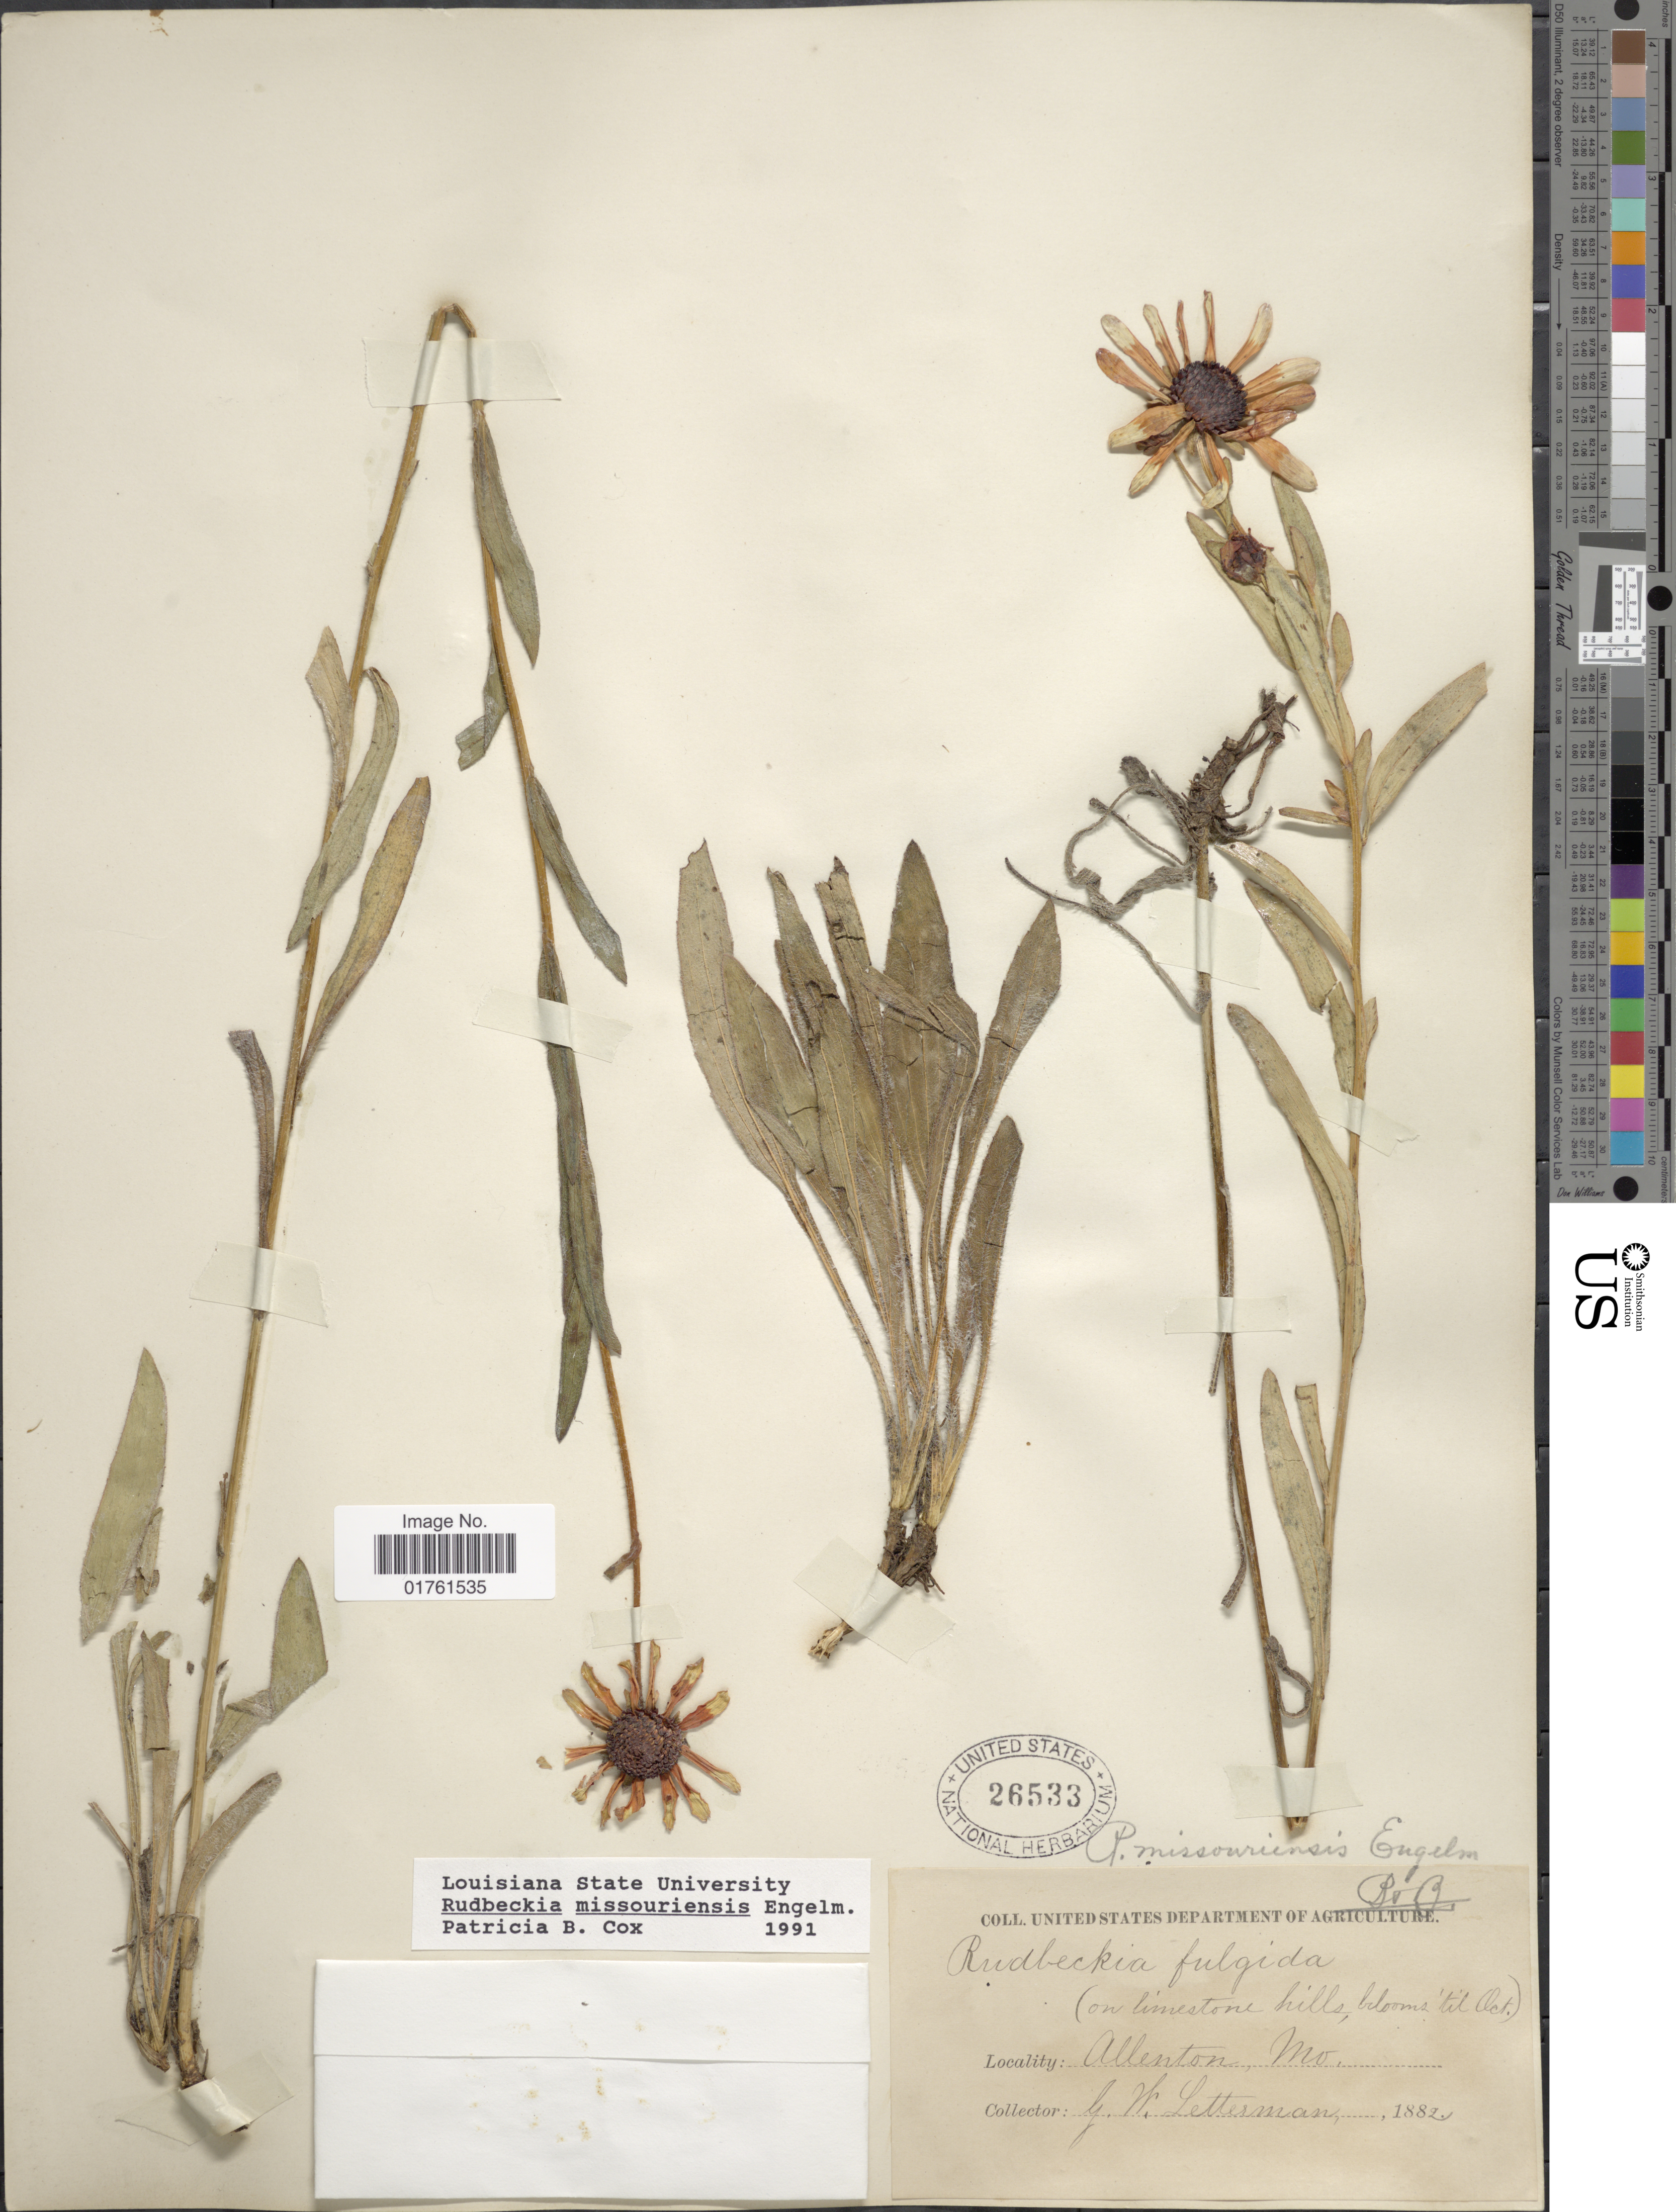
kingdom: Plantae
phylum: Tracheophyta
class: Magnoliopsida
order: Asterales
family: Asteraceae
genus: Rudbeckia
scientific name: Rudbeckia missouriensis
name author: Engelm. ex C.L. Boynton & Beadle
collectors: G. W. Letterman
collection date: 1882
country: United States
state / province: Missouri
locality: Allenton, Mo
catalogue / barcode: US 26533